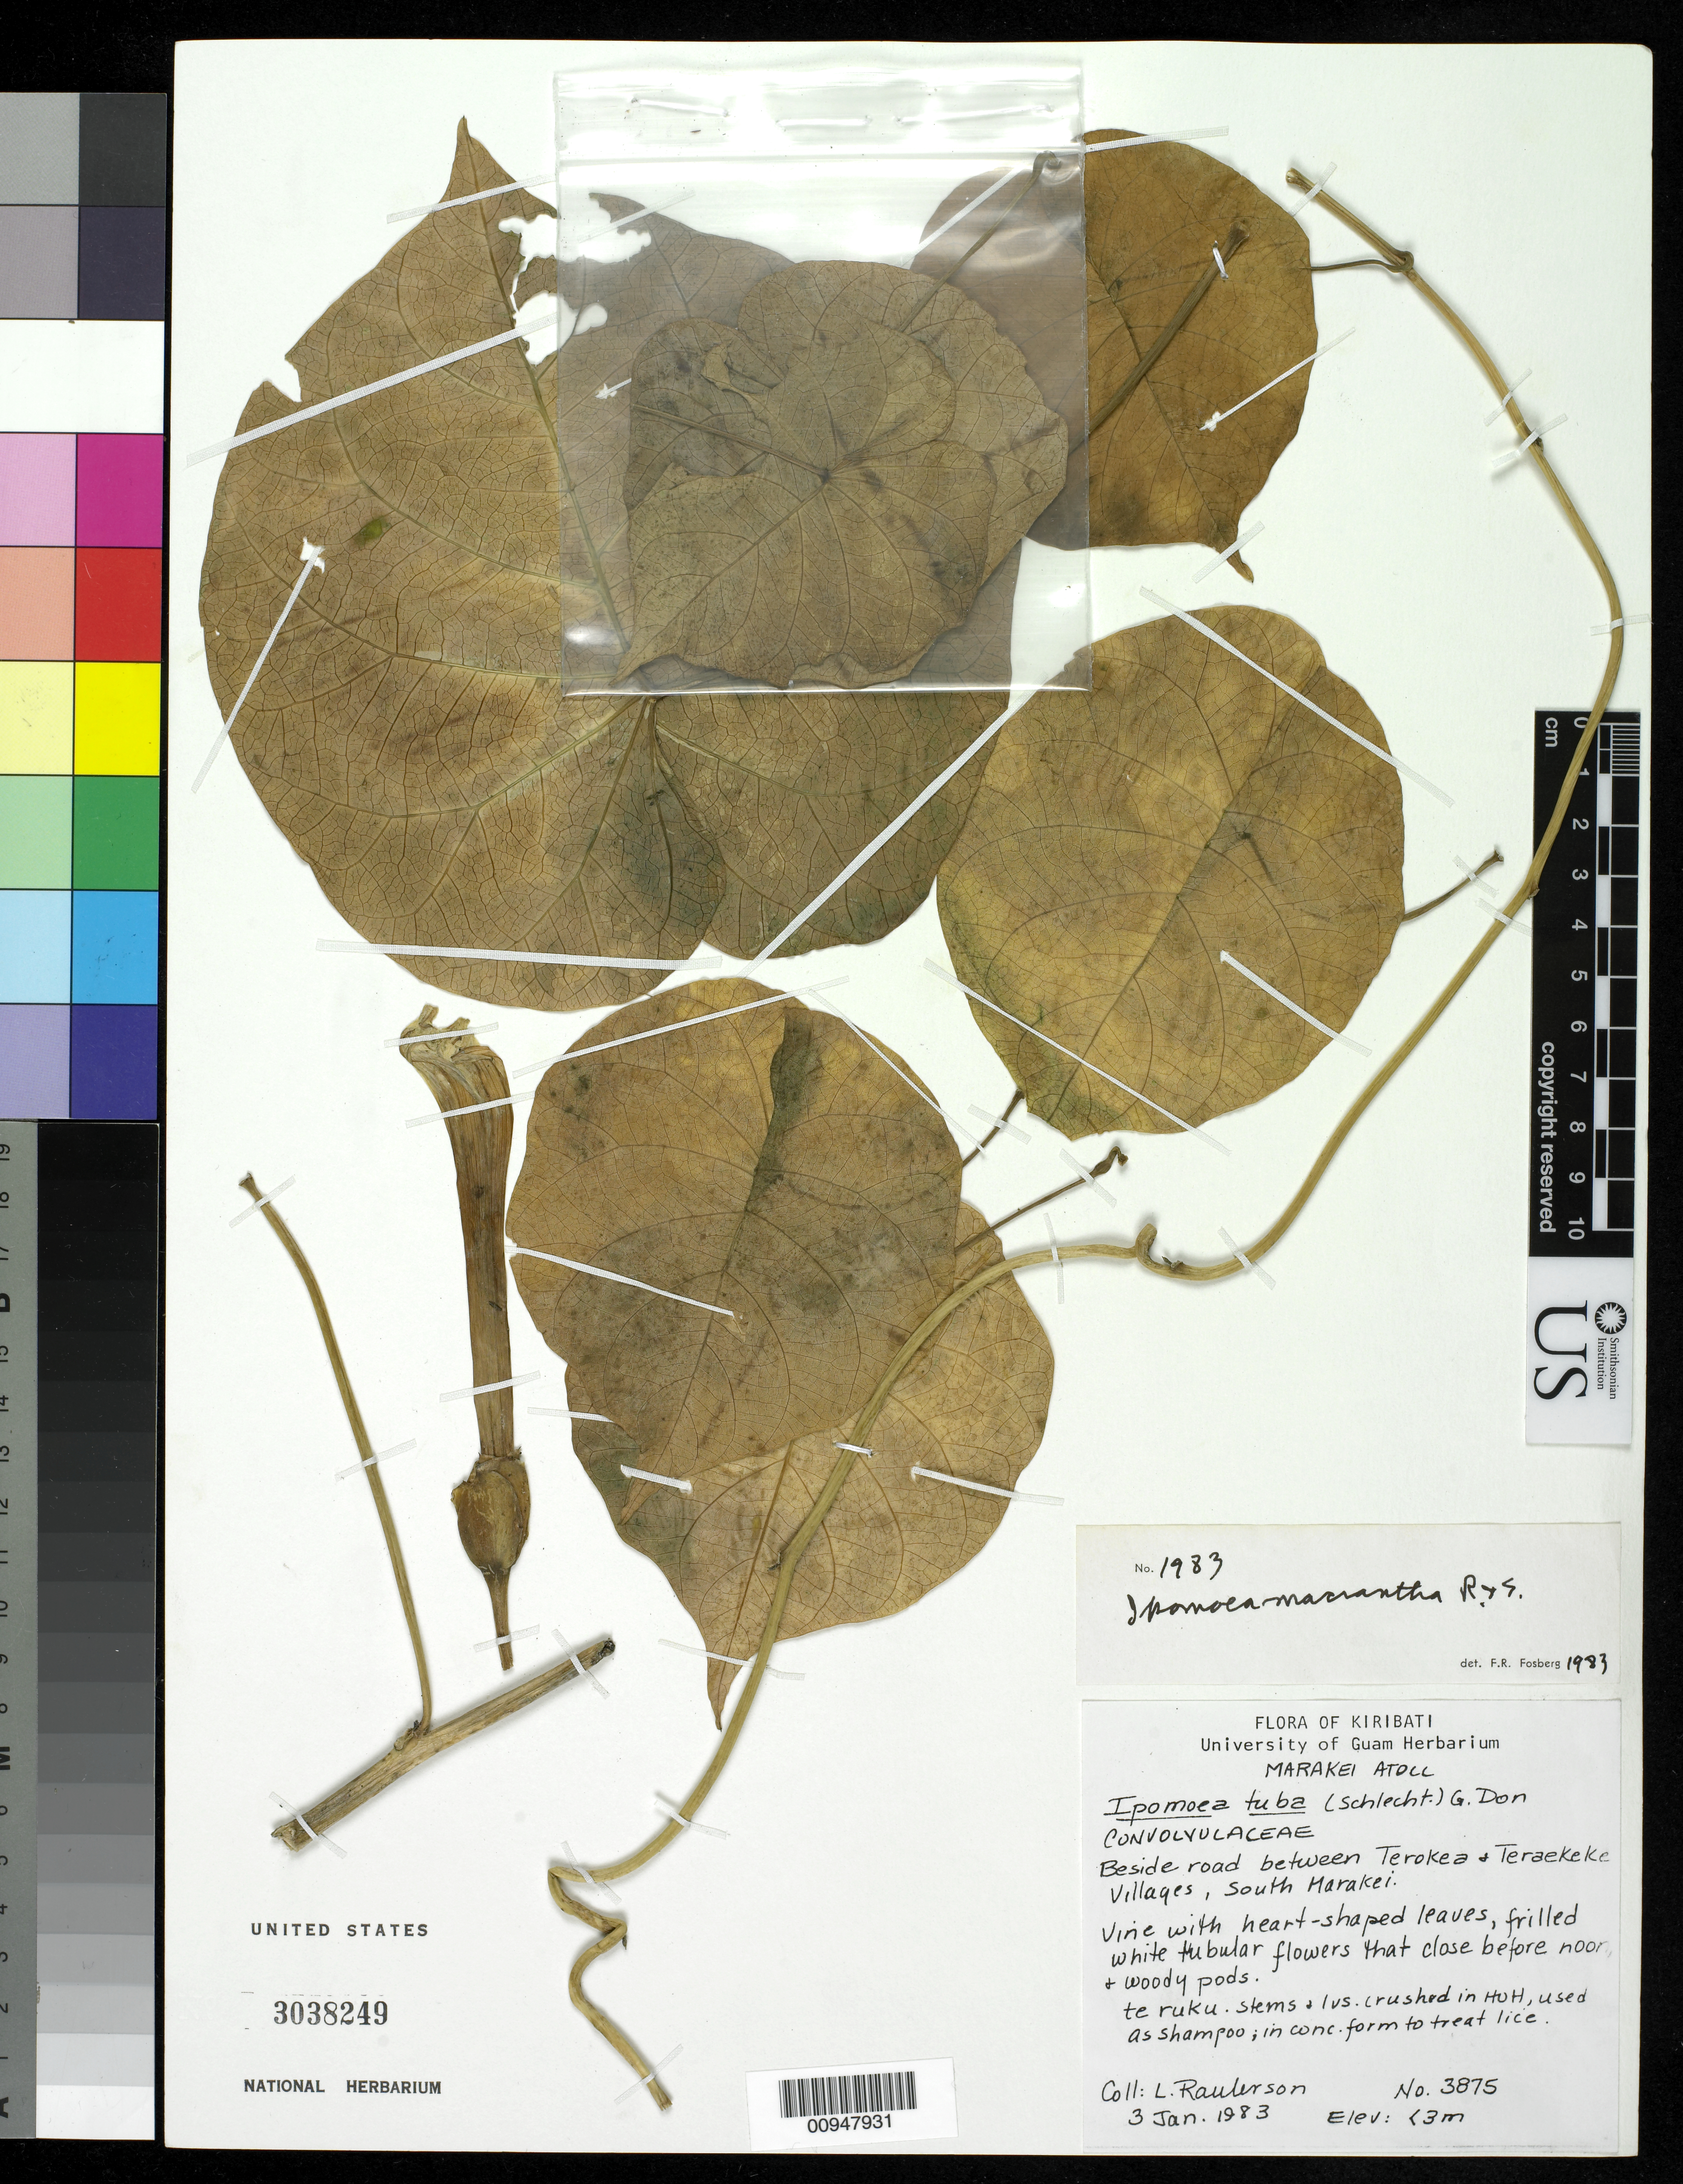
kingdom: Plantae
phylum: Tracheophyta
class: Magnoliopsida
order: Solanales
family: Convolvulaceae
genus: Ipomoea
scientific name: Ipomoea violacea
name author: L.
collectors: L. Raulerson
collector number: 3875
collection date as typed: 03 May 1983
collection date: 1983-05-03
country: Kiribati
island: Marakei Atoll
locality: Beside road between Terokea & Teraekeke Villages, S. Marakei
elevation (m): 3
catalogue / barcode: US 3038249